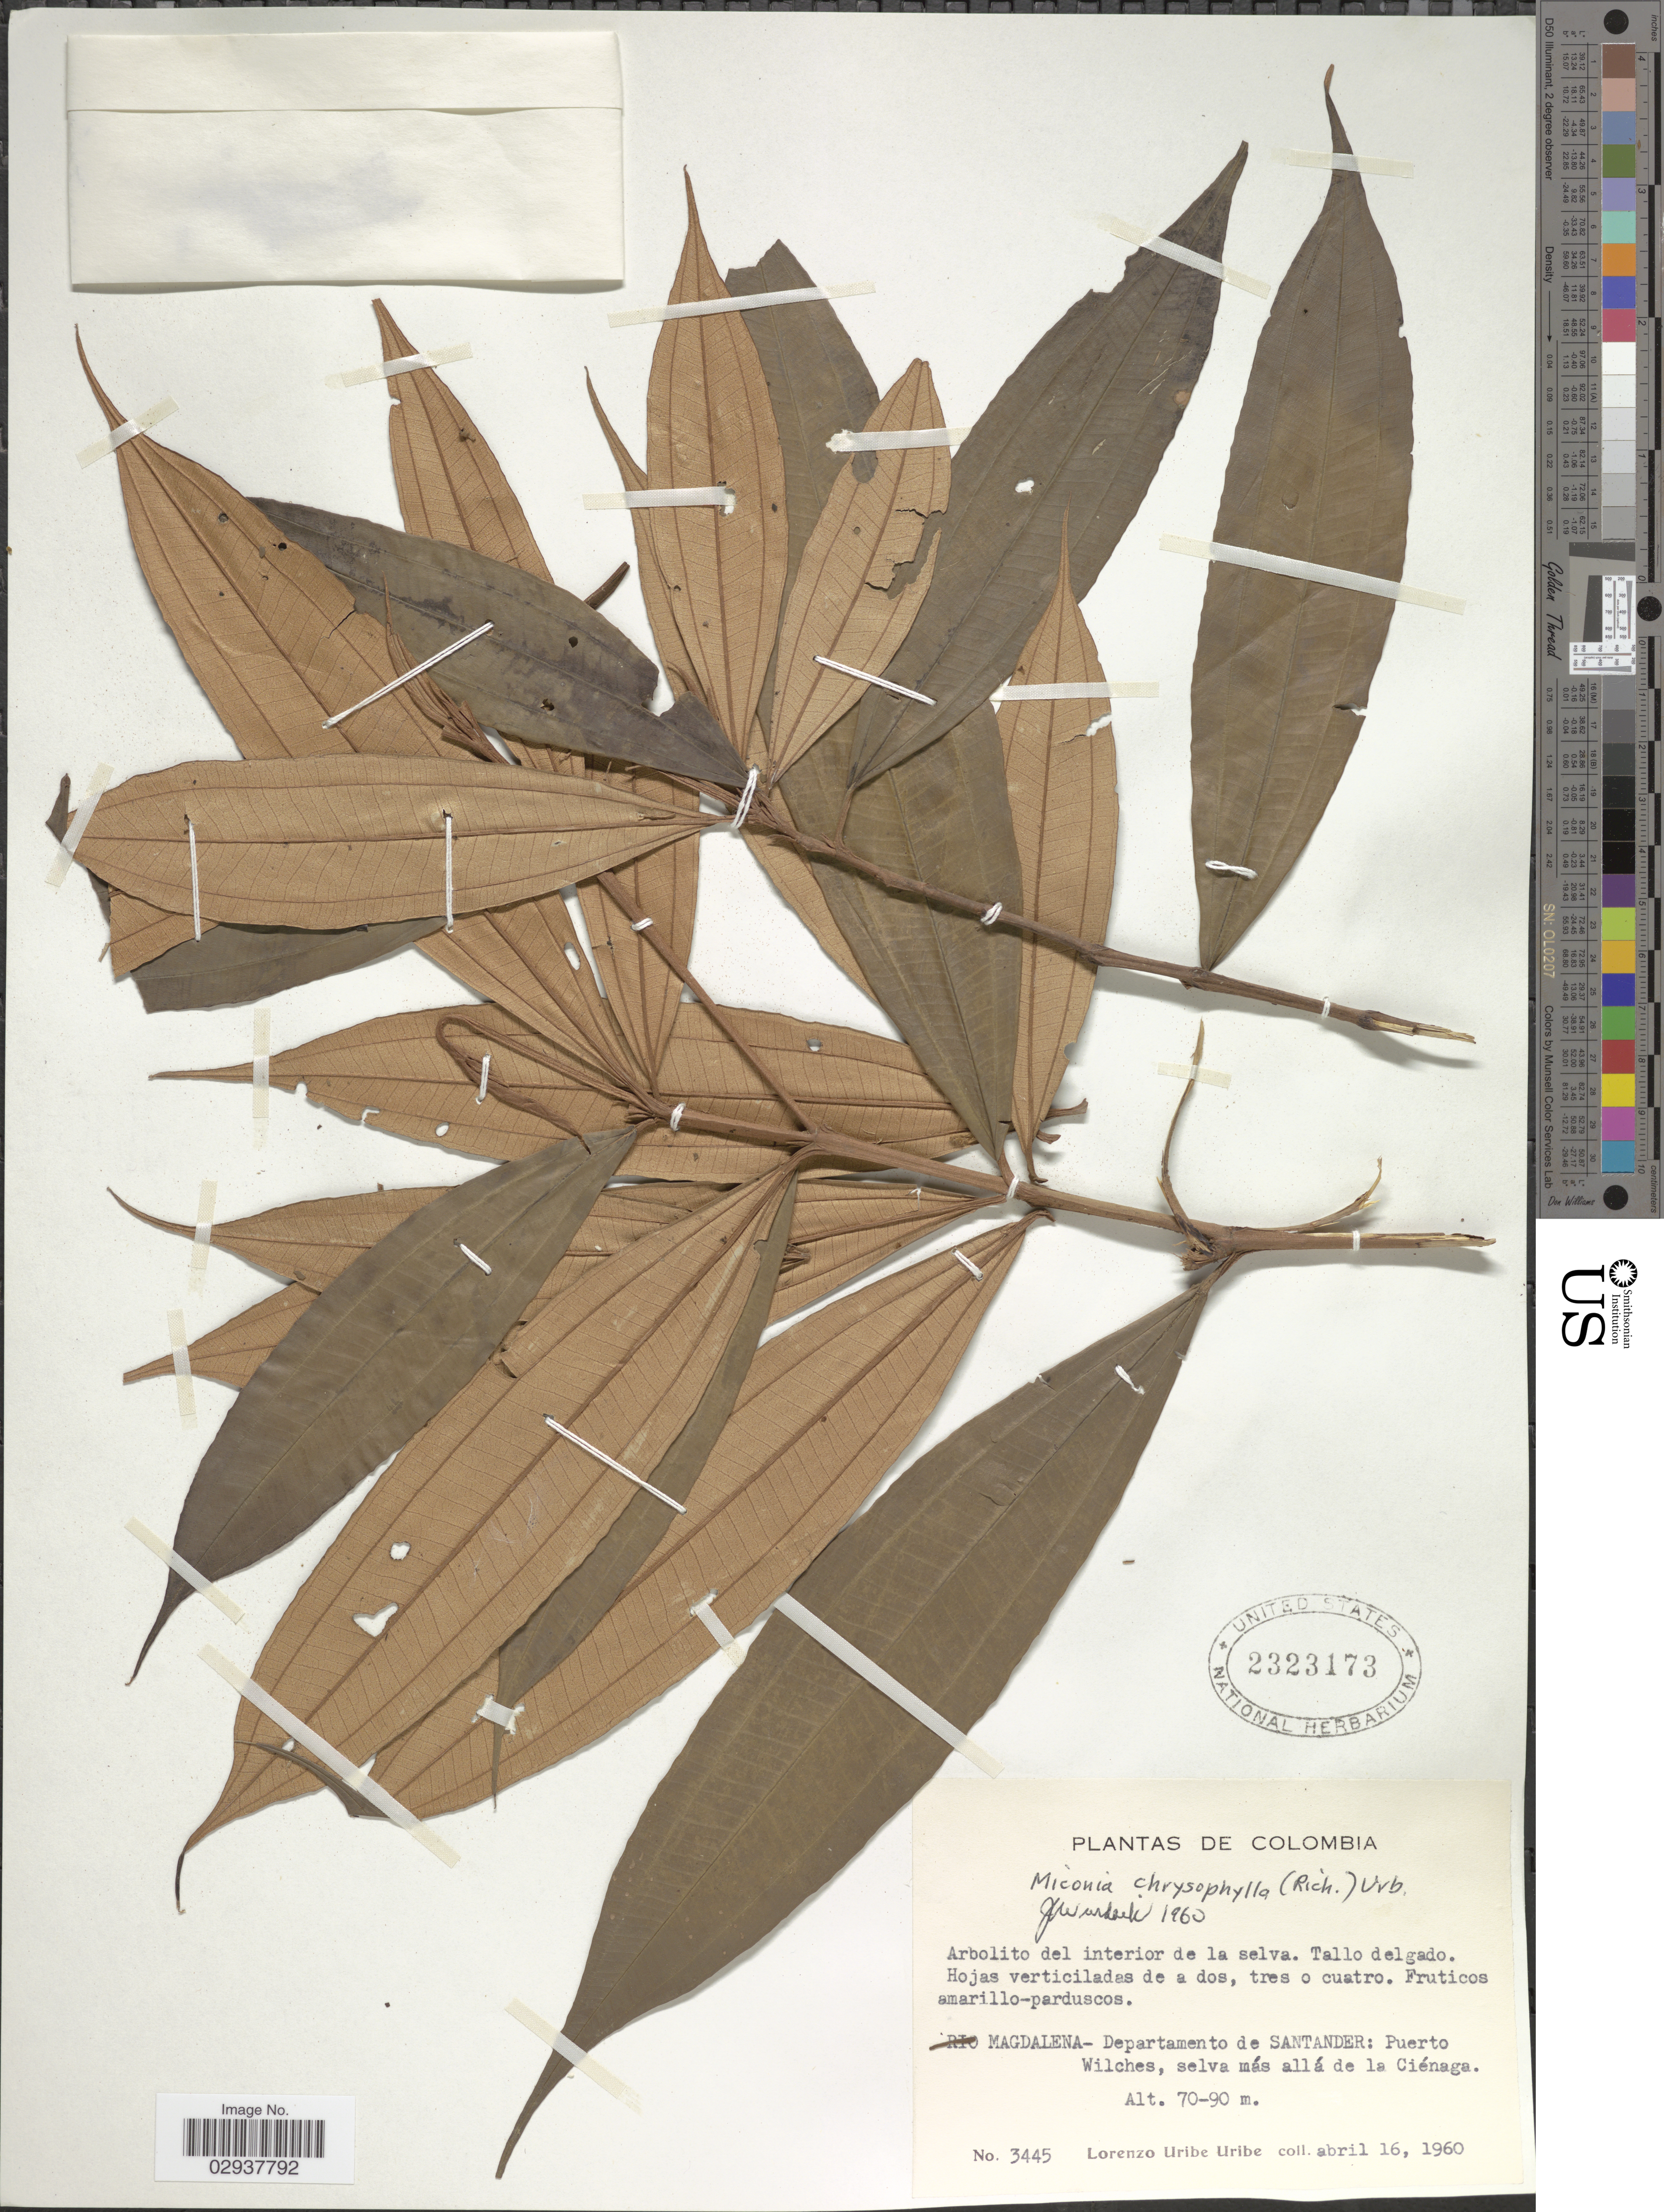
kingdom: Plantae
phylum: Tracheophyta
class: Magnoliopsida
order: Myrtales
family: Melastomataceae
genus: Miconia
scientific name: Miconia chrysophylla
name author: (Rich.) Urb.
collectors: L. Uribe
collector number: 3445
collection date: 1960-04-16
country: Colombia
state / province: Santander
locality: Magdalena - Departamento de Santander: Puerto Wilches, selva más allá de la Ciénaga.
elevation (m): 70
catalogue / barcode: US 2323173